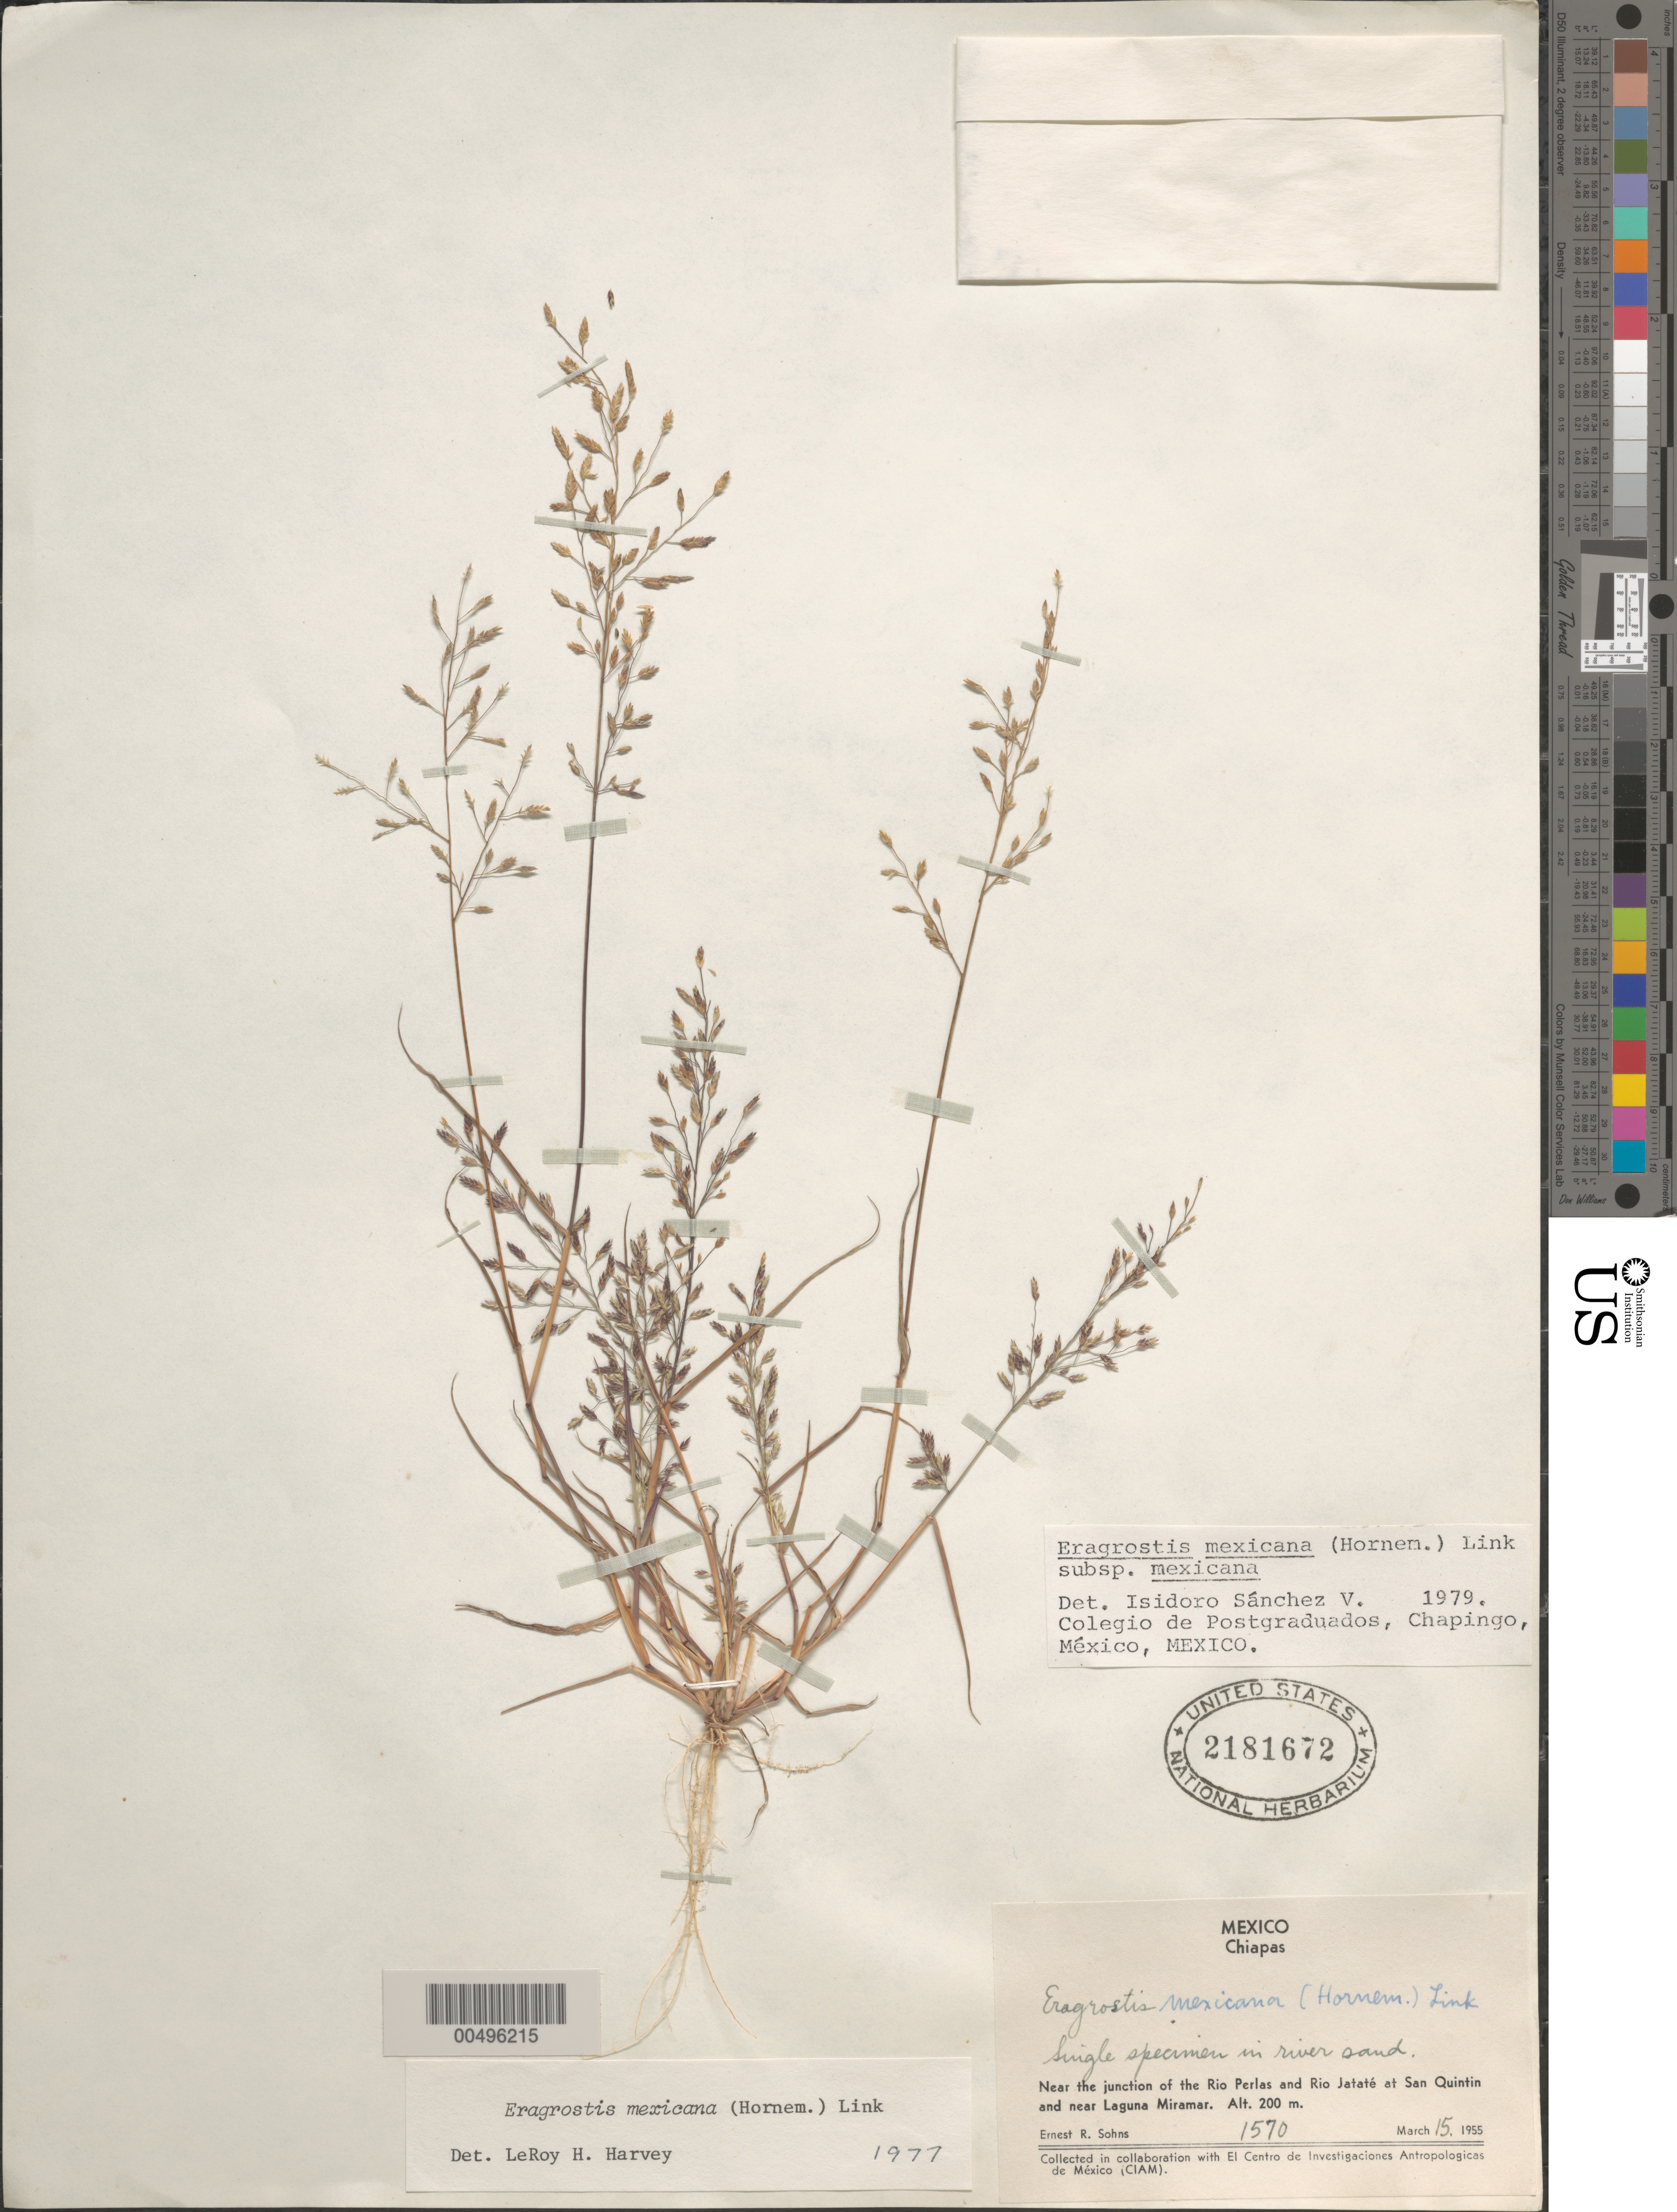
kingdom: Plantae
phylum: Tracheophyta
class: Liliopsida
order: Poales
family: Poaceae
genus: Eragrostis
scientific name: Eragrostis mexicana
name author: (Hornem.) Link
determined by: Sánchez Vega, I. M.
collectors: E. R. Sohns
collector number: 1570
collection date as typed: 15 Mar 1955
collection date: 1955-03-15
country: Mexico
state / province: Chiapas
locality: Near the junction of the Rio Perlas and Rio Jataté at San Quintin and near Laguna Miramar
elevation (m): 200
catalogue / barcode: US 2181672